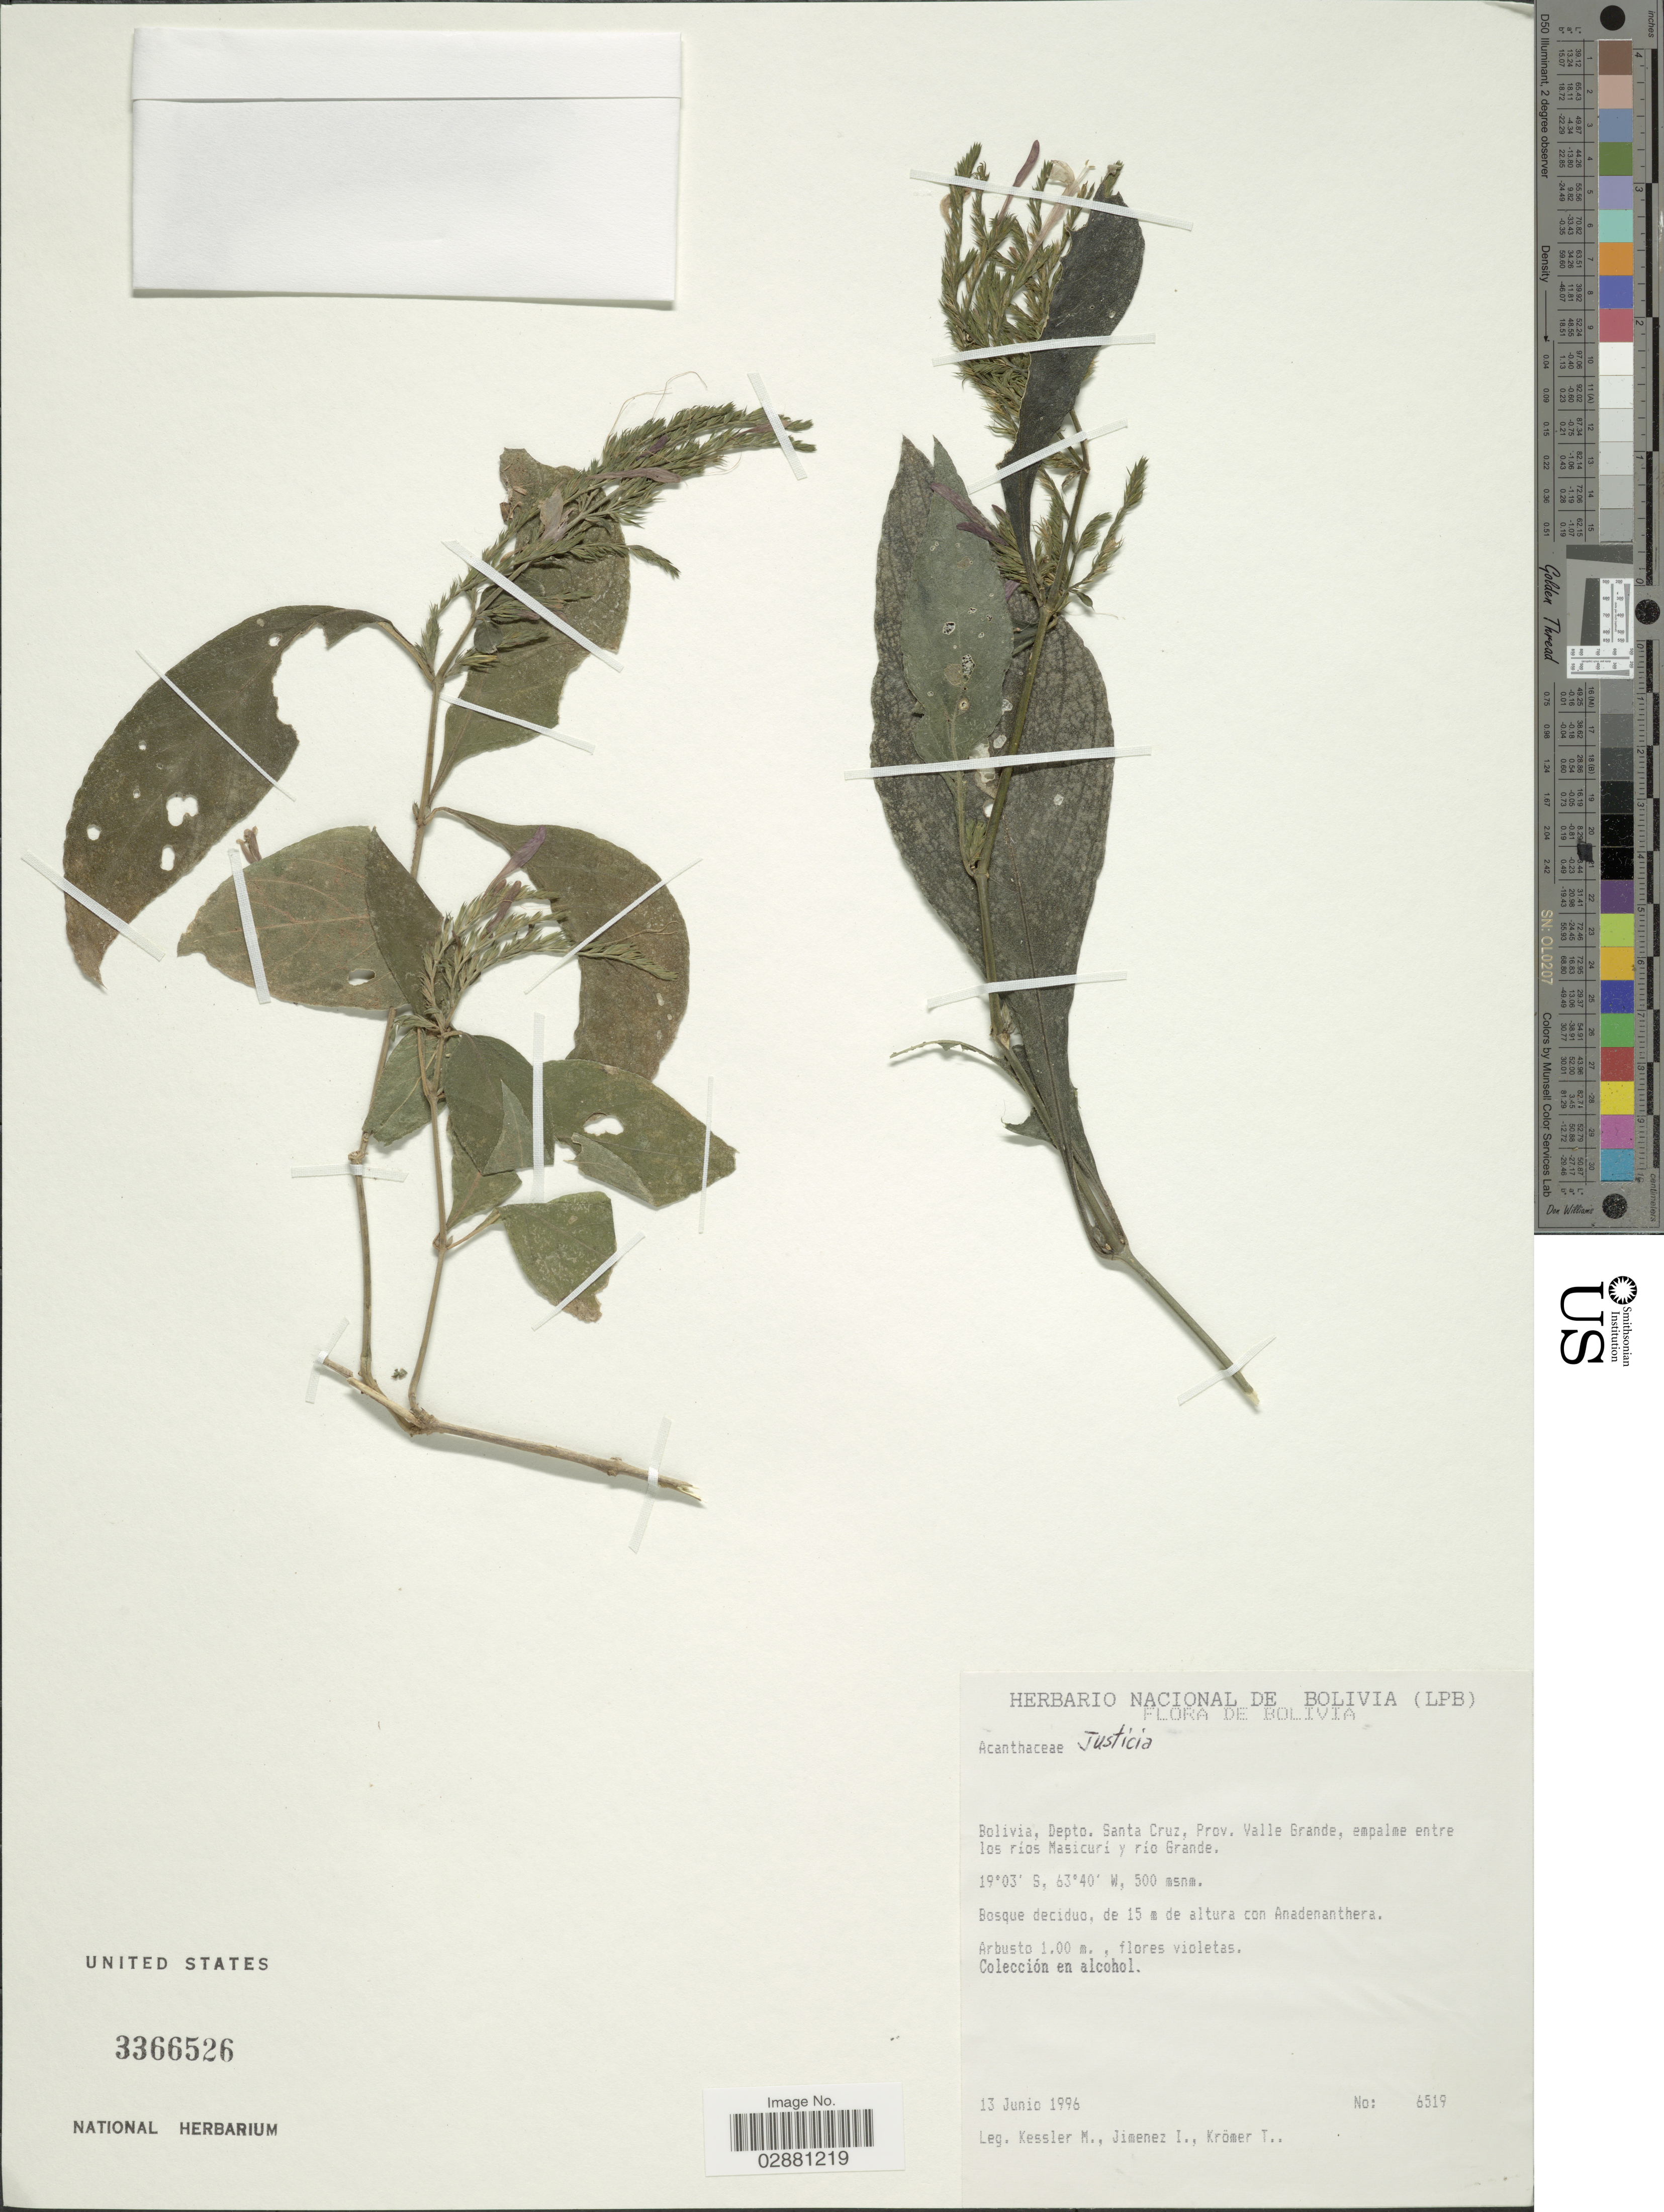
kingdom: Plantae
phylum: Tracheophyta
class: Magnoliopsida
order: Lamiales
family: Acanthaceae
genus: Justicia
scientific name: Justicia tocantina subsp. andina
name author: Wassh. & J.R.I. Wood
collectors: M. Kessler, I. Jimenez & T. Krömer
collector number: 6519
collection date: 1996-06-13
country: Bolivia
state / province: Santa Cruz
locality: Depto. Santa Cruz, Prov. Valle Grande, empalme entre los rios Masicuri y rio Grande.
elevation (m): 500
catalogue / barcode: US 3366526